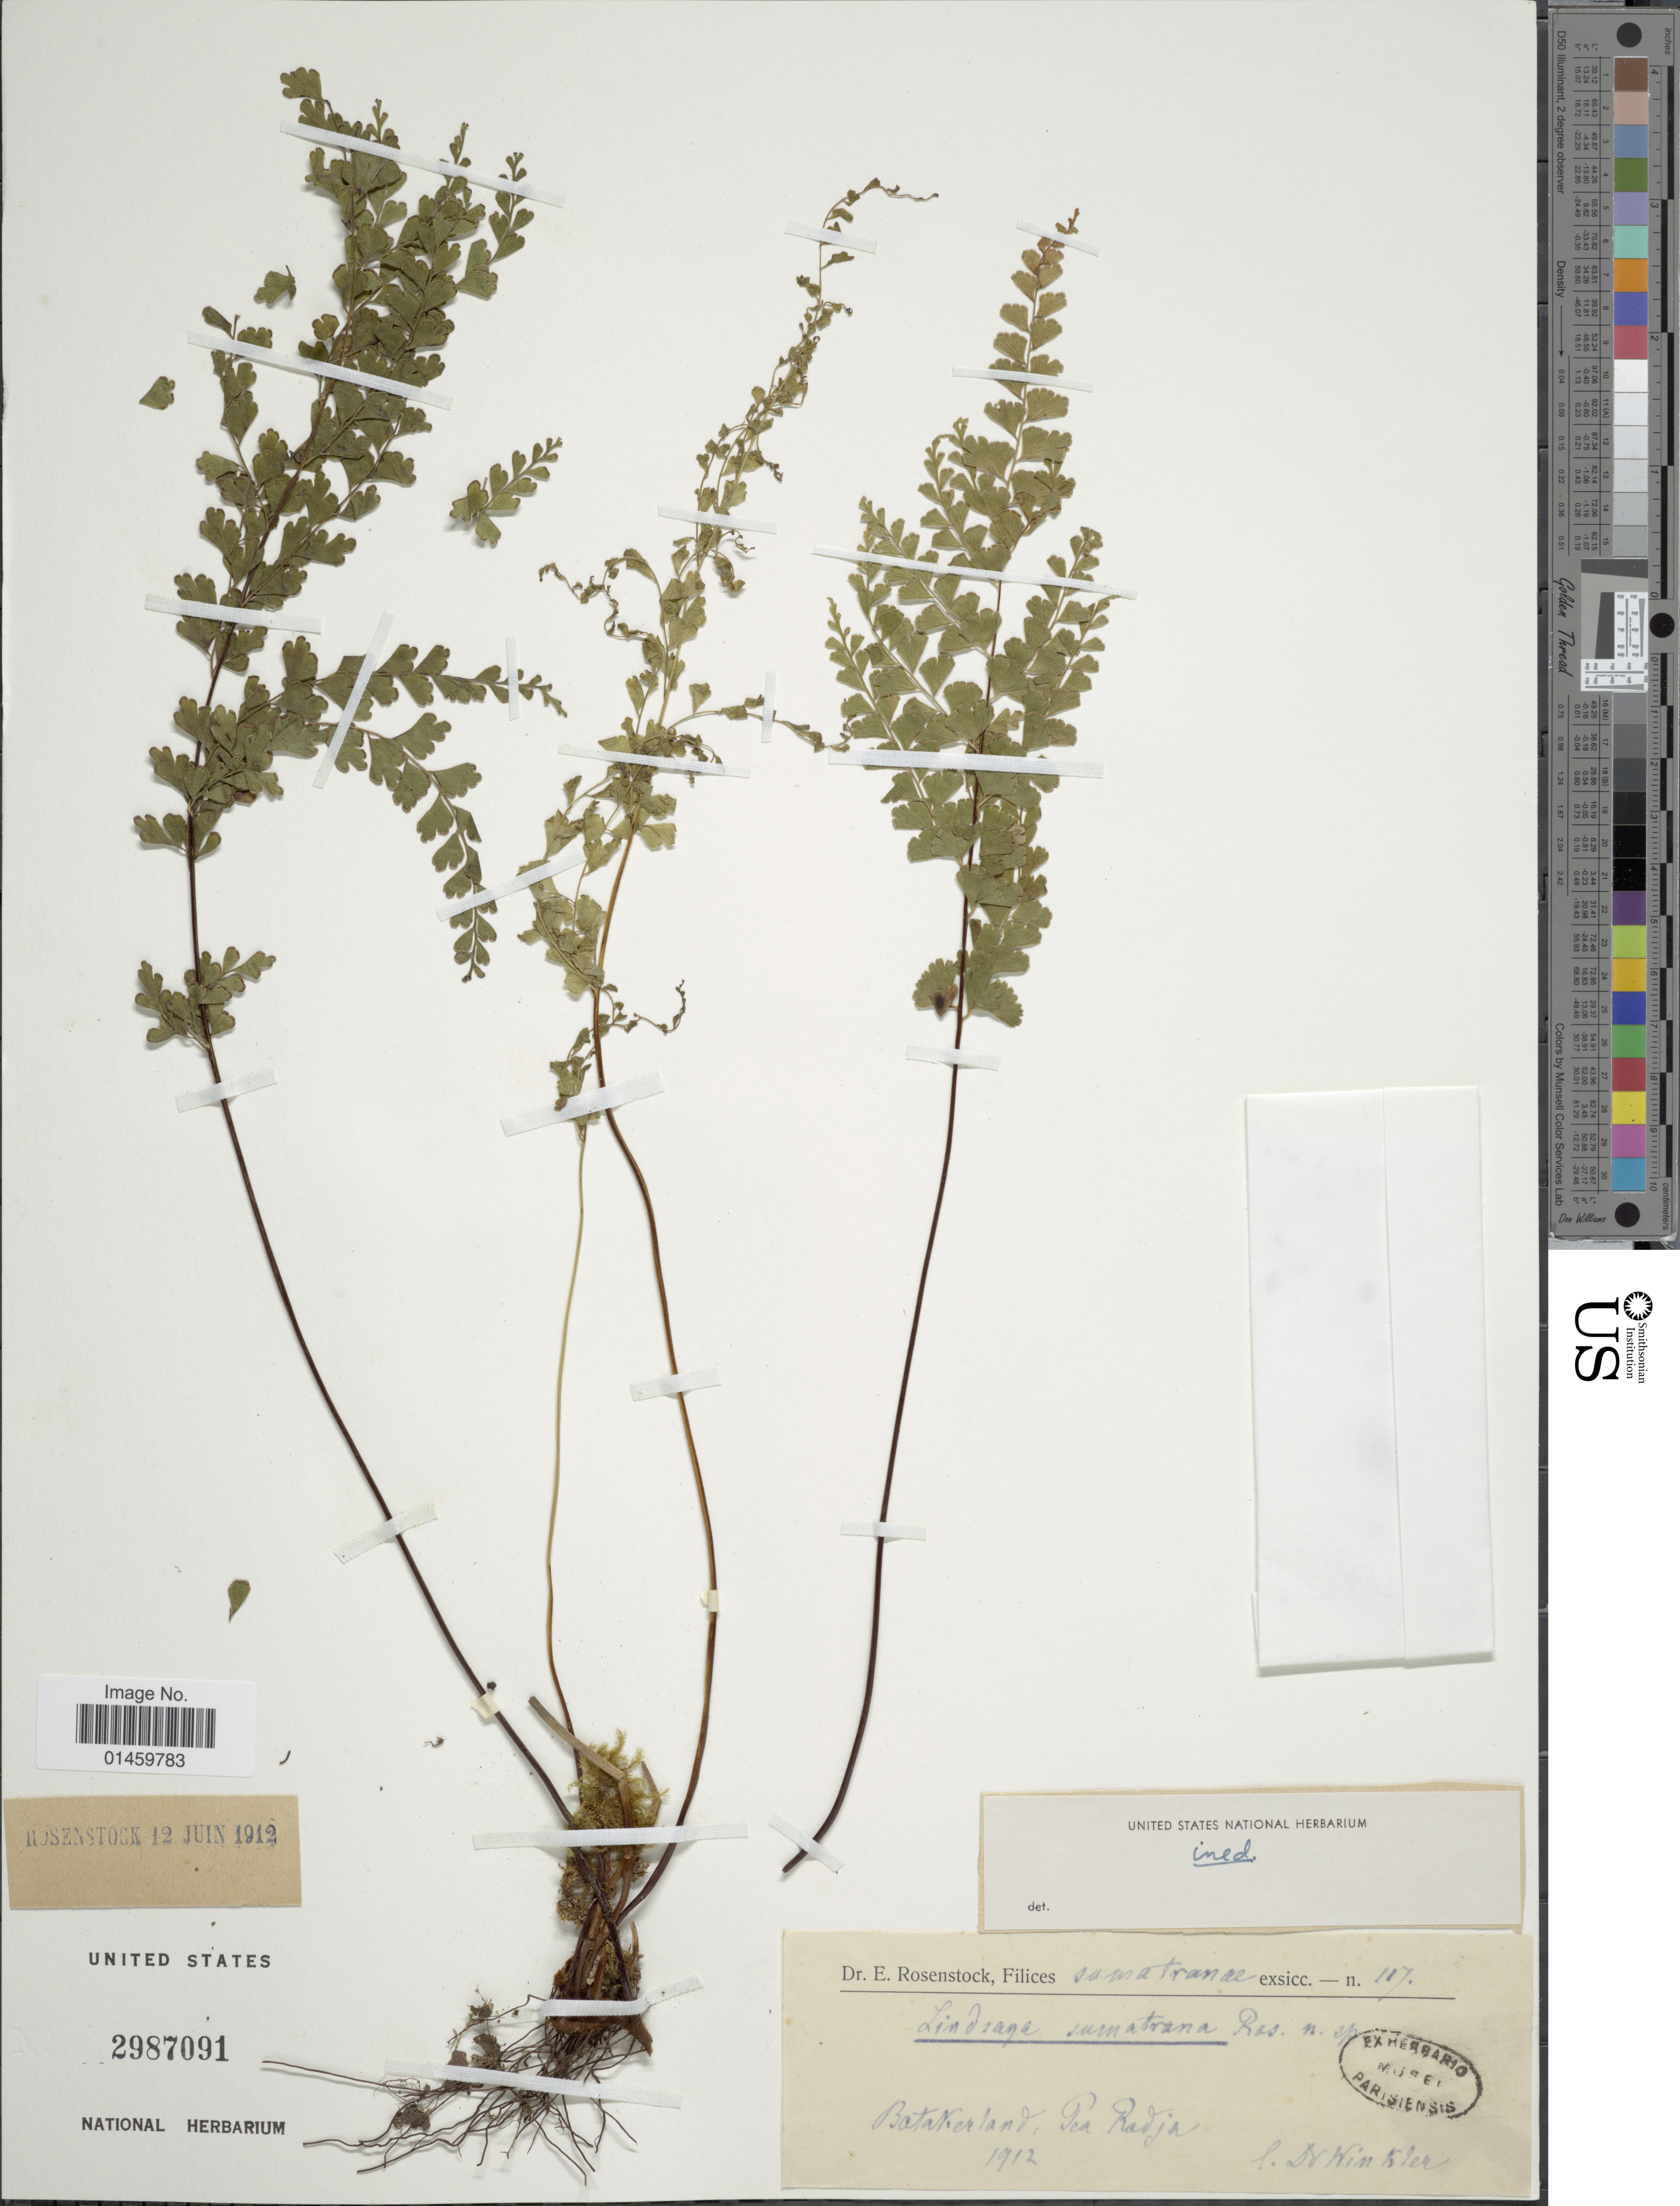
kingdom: Plantae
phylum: Tracheophyta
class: Polypodiopsida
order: Polypodiales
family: Lindsaeaceae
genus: Lindsaea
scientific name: Lindsaea sp.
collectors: -. Winkler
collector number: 117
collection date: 1912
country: Indonesia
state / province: Sumatra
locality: Filices sumatranae. Batakerland, Pea Radja. [interpreted]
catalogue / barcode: US 2987091